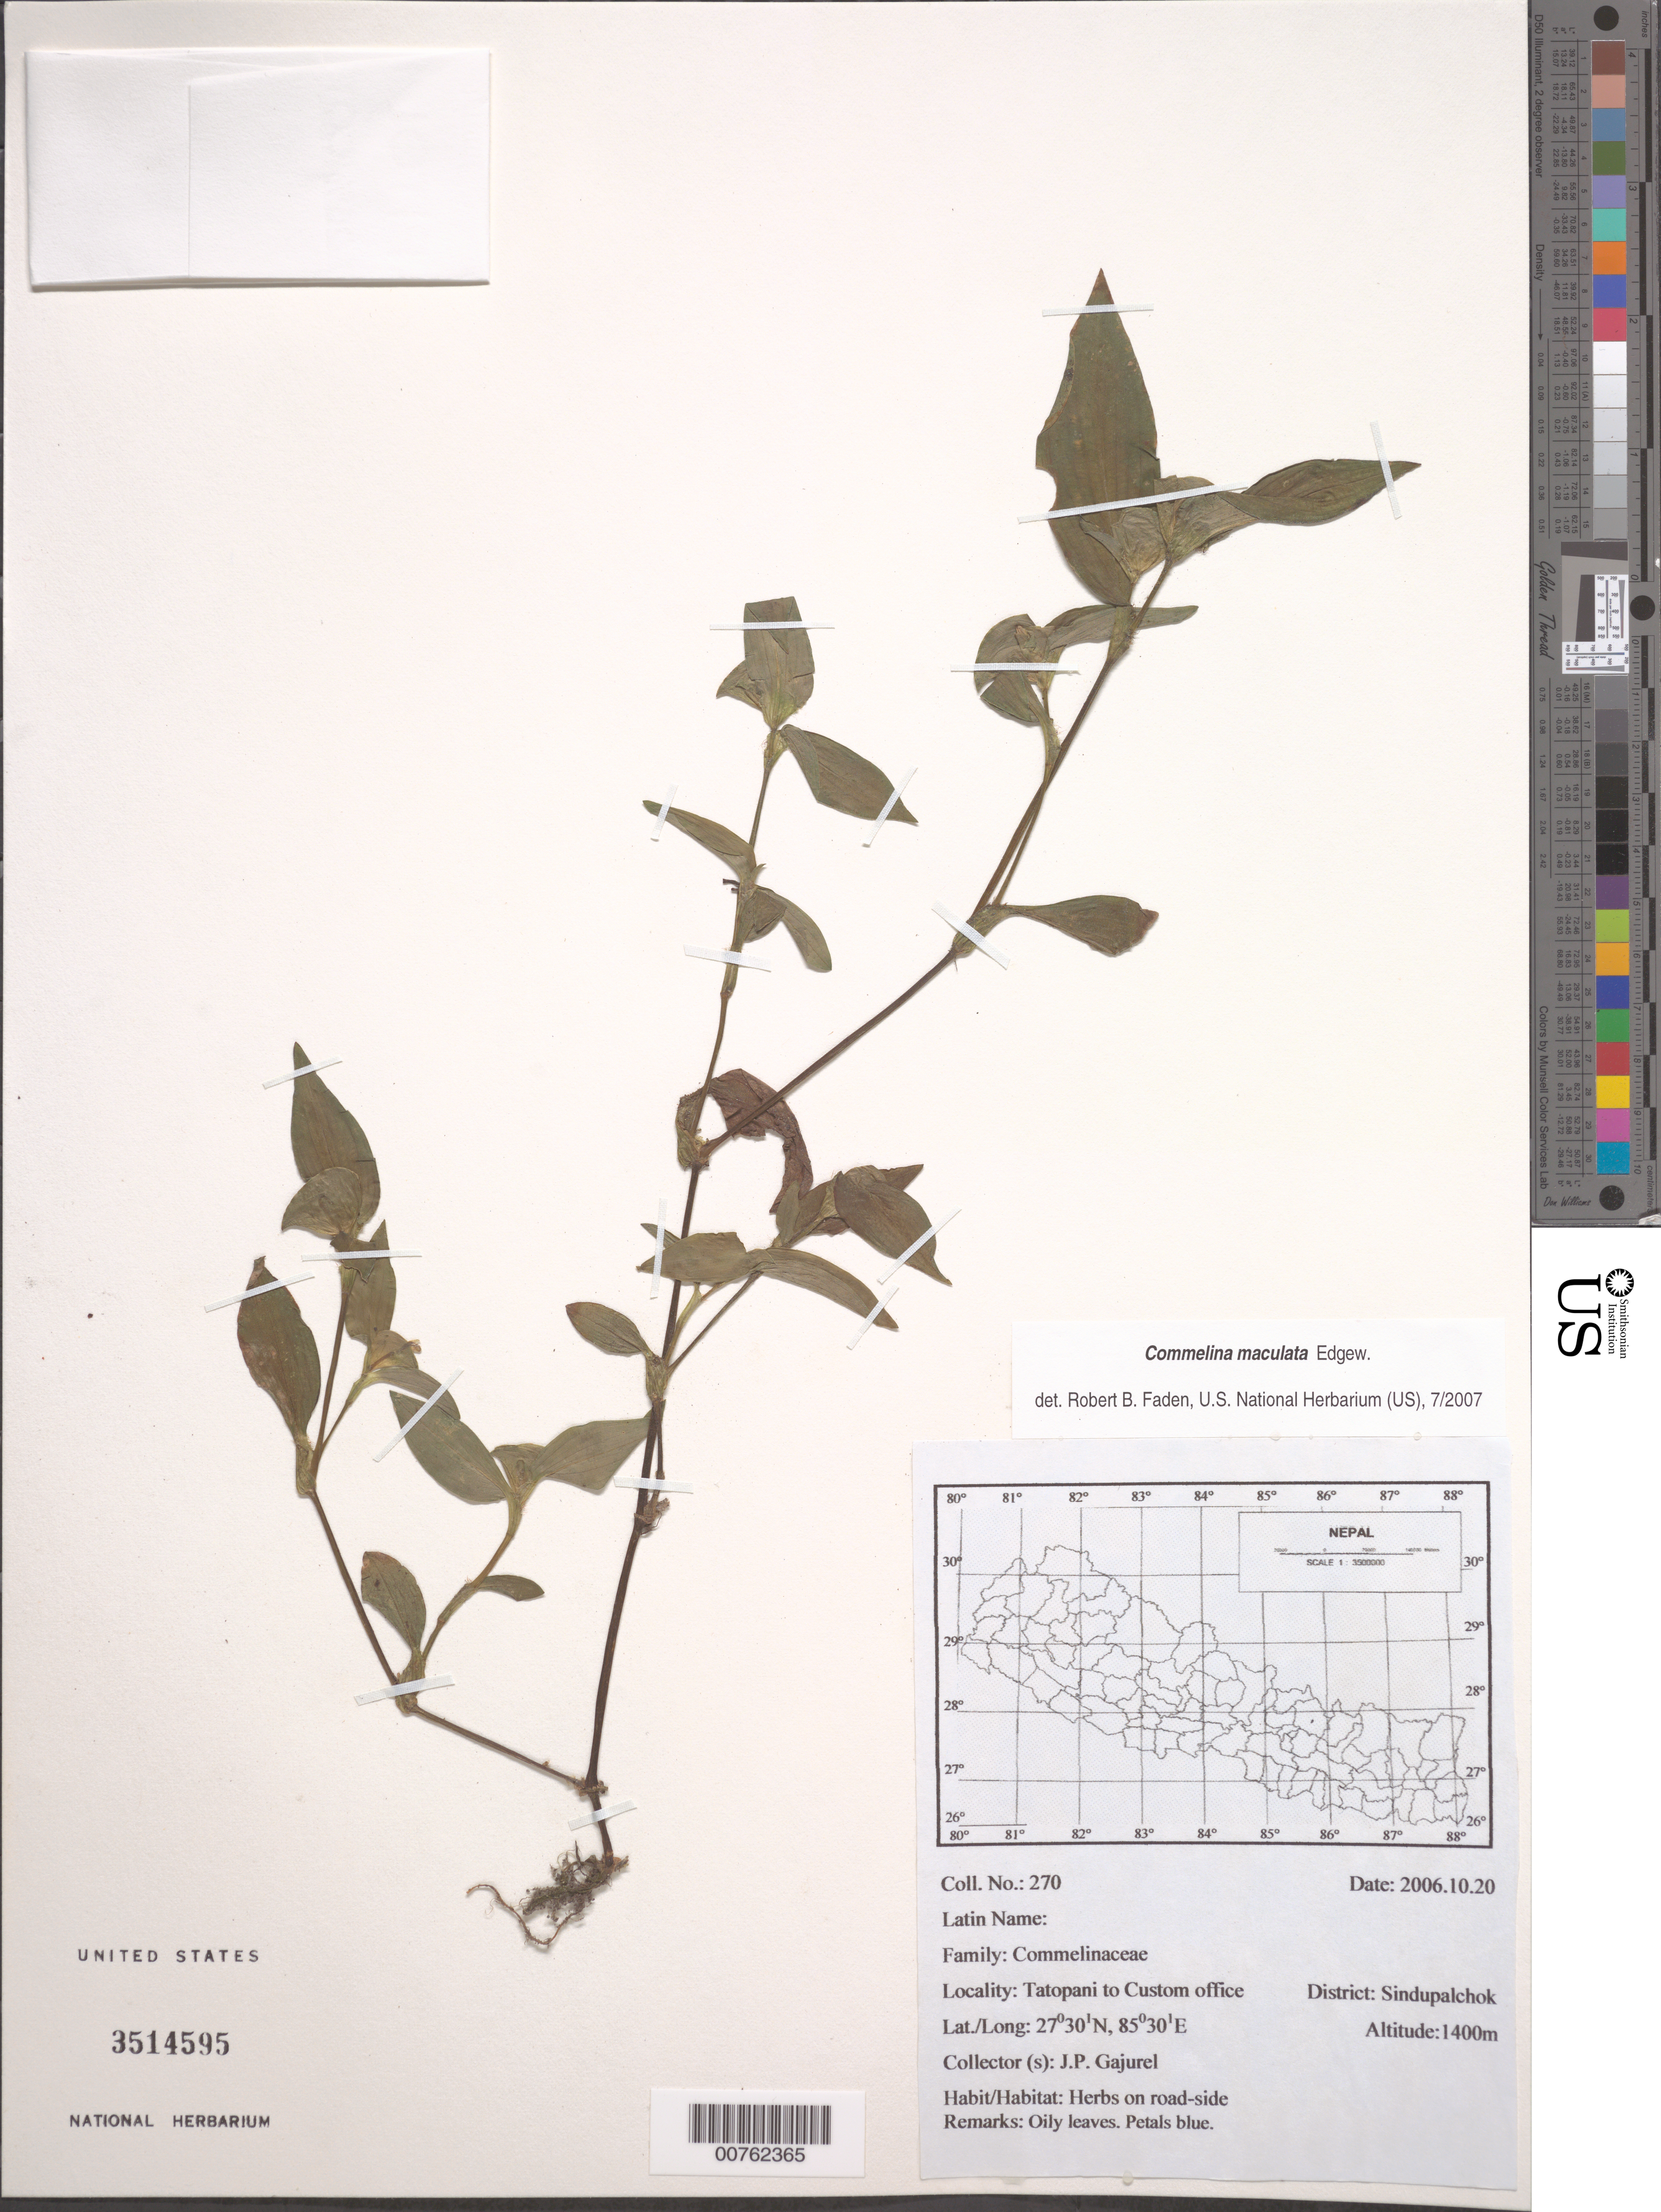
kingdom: Plantae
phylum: Tracheophyta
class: Liliopsida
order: Commelinales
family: Commelinaceae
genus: Commelina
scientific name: Commelina maculata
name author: Edgew.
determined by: Faden, Robert B., (US), Smithsonian Institution - National Museum of Natural History (UNITED STATES)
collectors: J. Gajurel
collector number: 270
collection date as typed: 20 Oct 2006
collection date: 2006-10-20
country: Nepal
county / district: Sindupalchok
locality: Tatopani to Custom office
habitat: Herbs on road-side.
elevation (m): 1400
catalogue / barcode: US 3514595